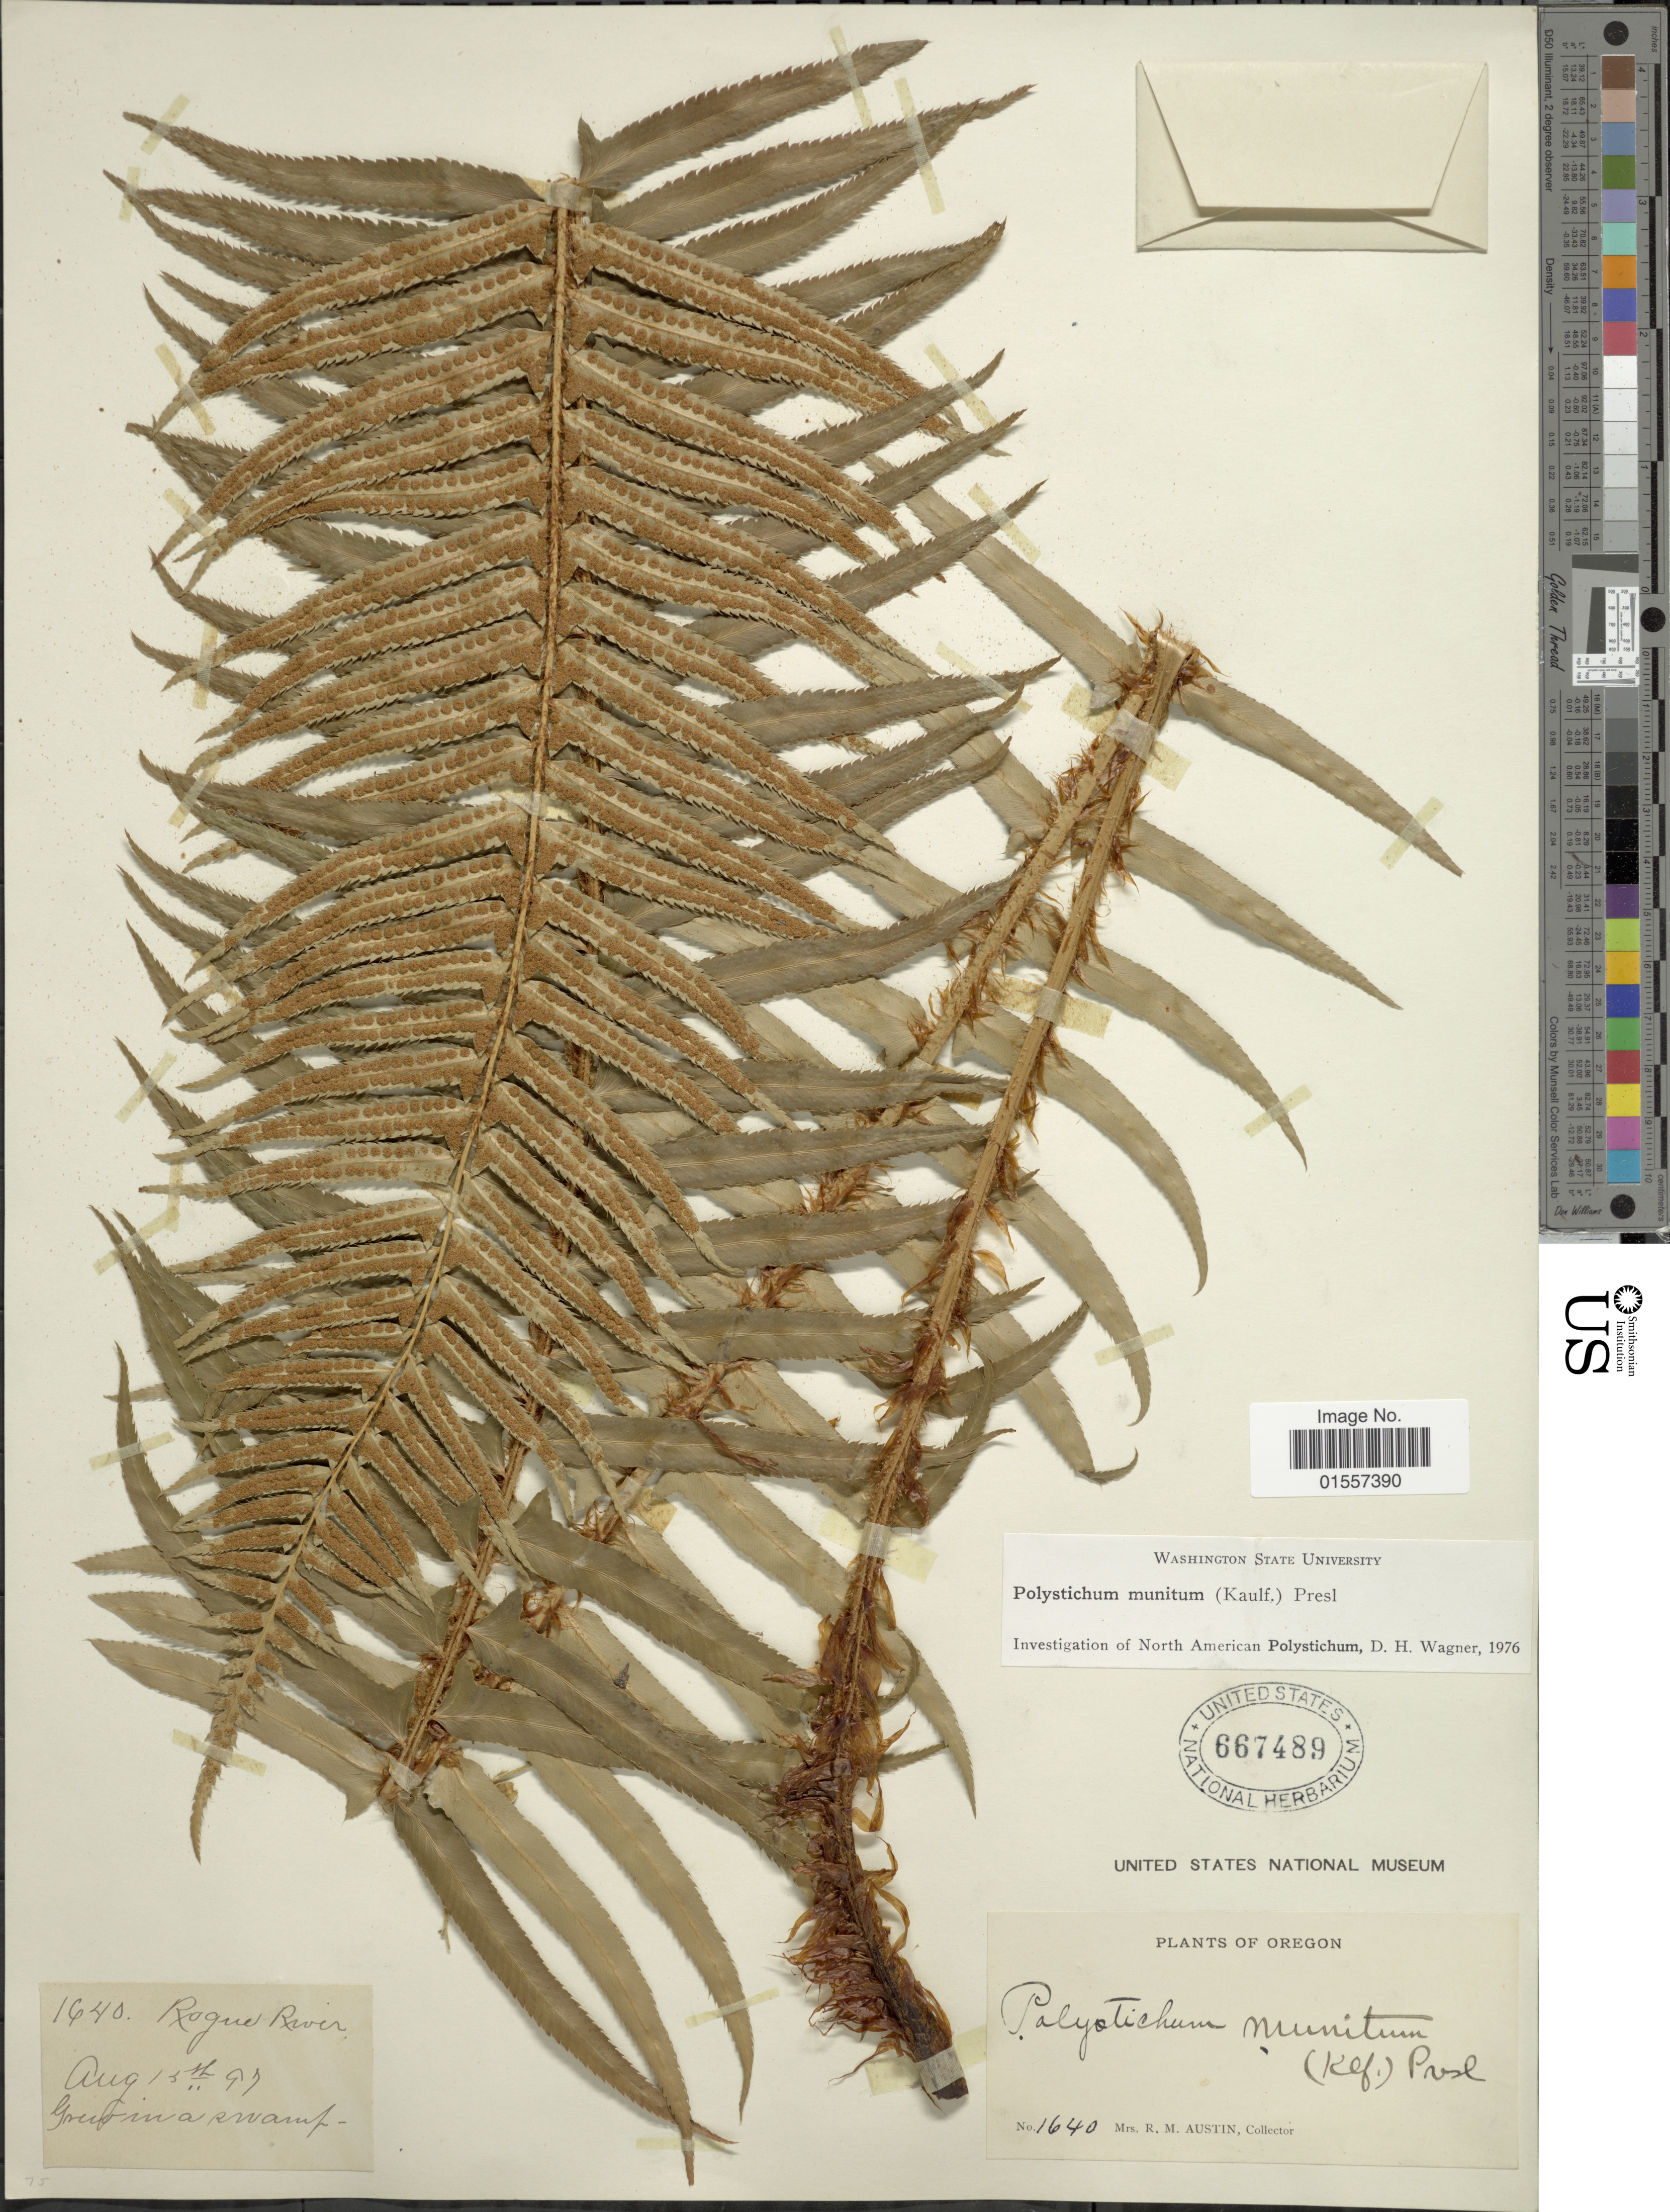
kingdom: Plantae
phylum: Tracheophyta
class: Polypodiopsida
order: Polypodiales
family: Dryopteridaceae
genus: Polystichum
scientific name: Polystichum munitum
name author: (Kaulf.) C. Presl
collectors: R. Austin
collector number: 1640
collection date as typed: Transcribed d/m/y: 15/8/97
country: United States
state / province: Oregon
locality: Oregon, Rogue River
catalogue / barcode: US 667489